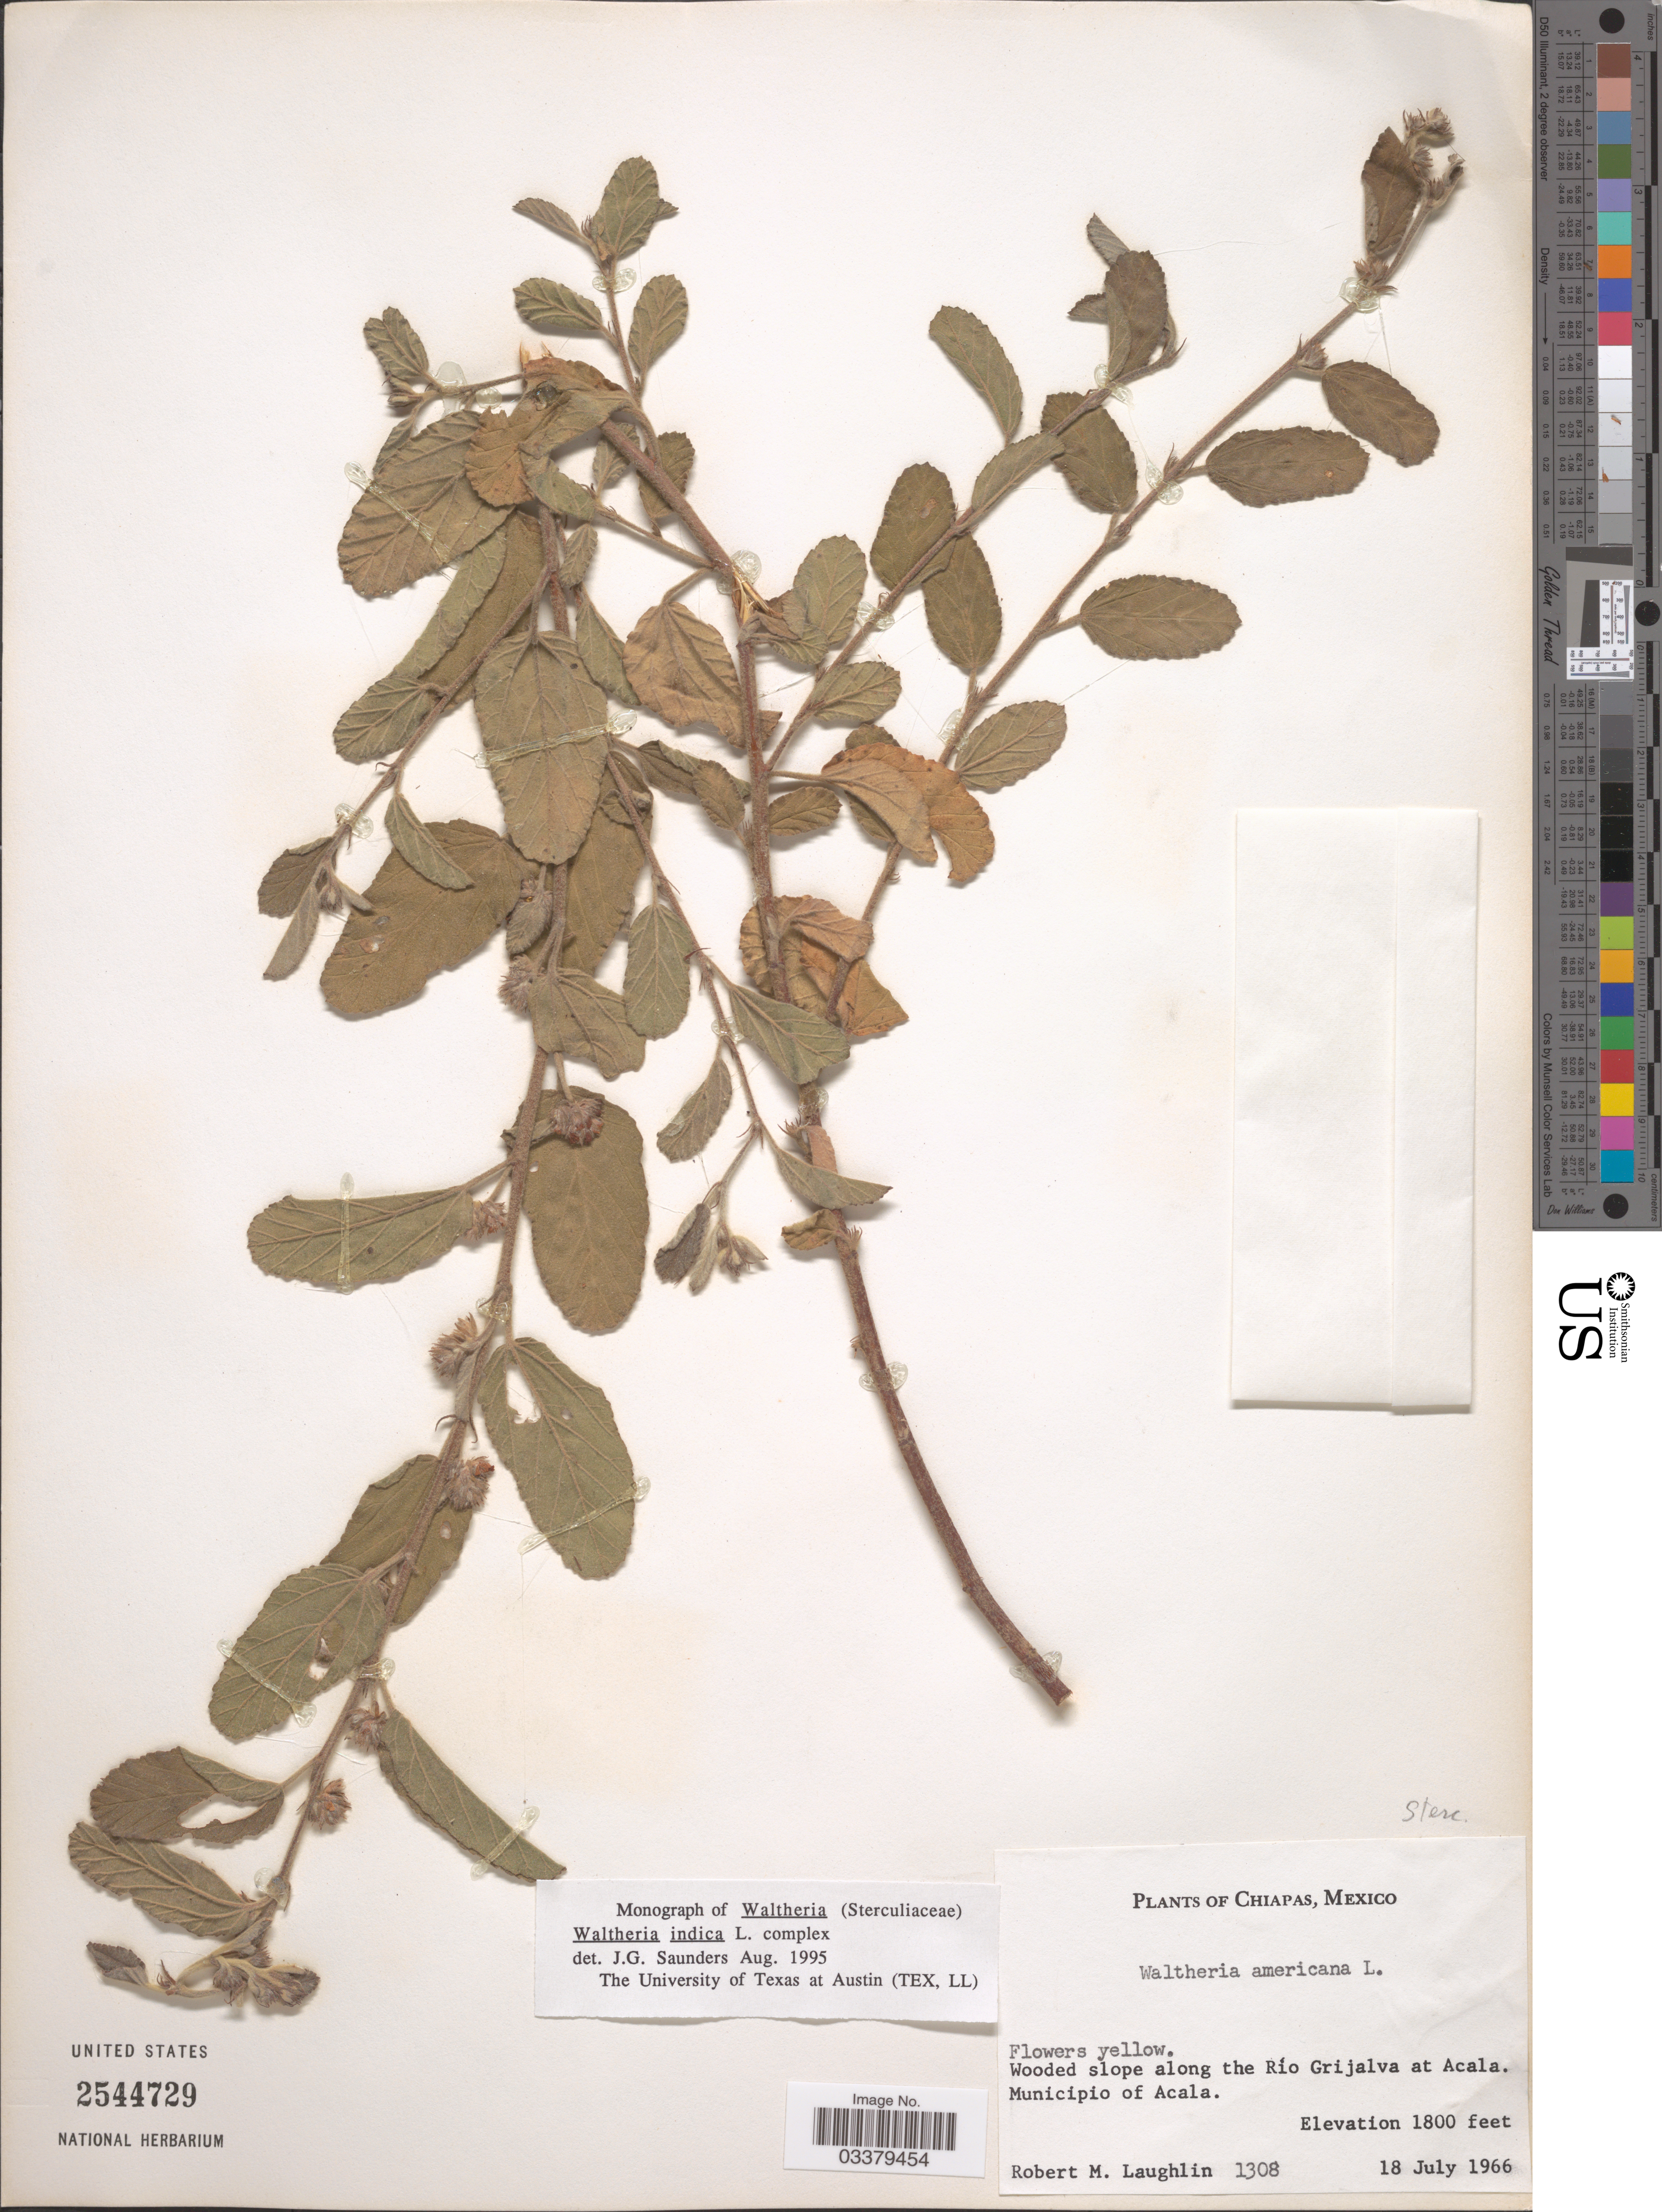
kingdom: Plantae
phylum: Tracheophyta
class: Magnoliopsida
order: Malvales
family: Malvaceae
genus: Waltheria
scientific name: Waltheria indica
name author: L.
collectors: R. M. Laughlin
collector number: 1308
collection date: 1966-07-18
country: Mexico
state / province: Chiapas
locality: Wooded slope along the Río Grijalva at Acala. Municipio of Acala.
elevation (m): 549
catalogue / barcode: US 2544729